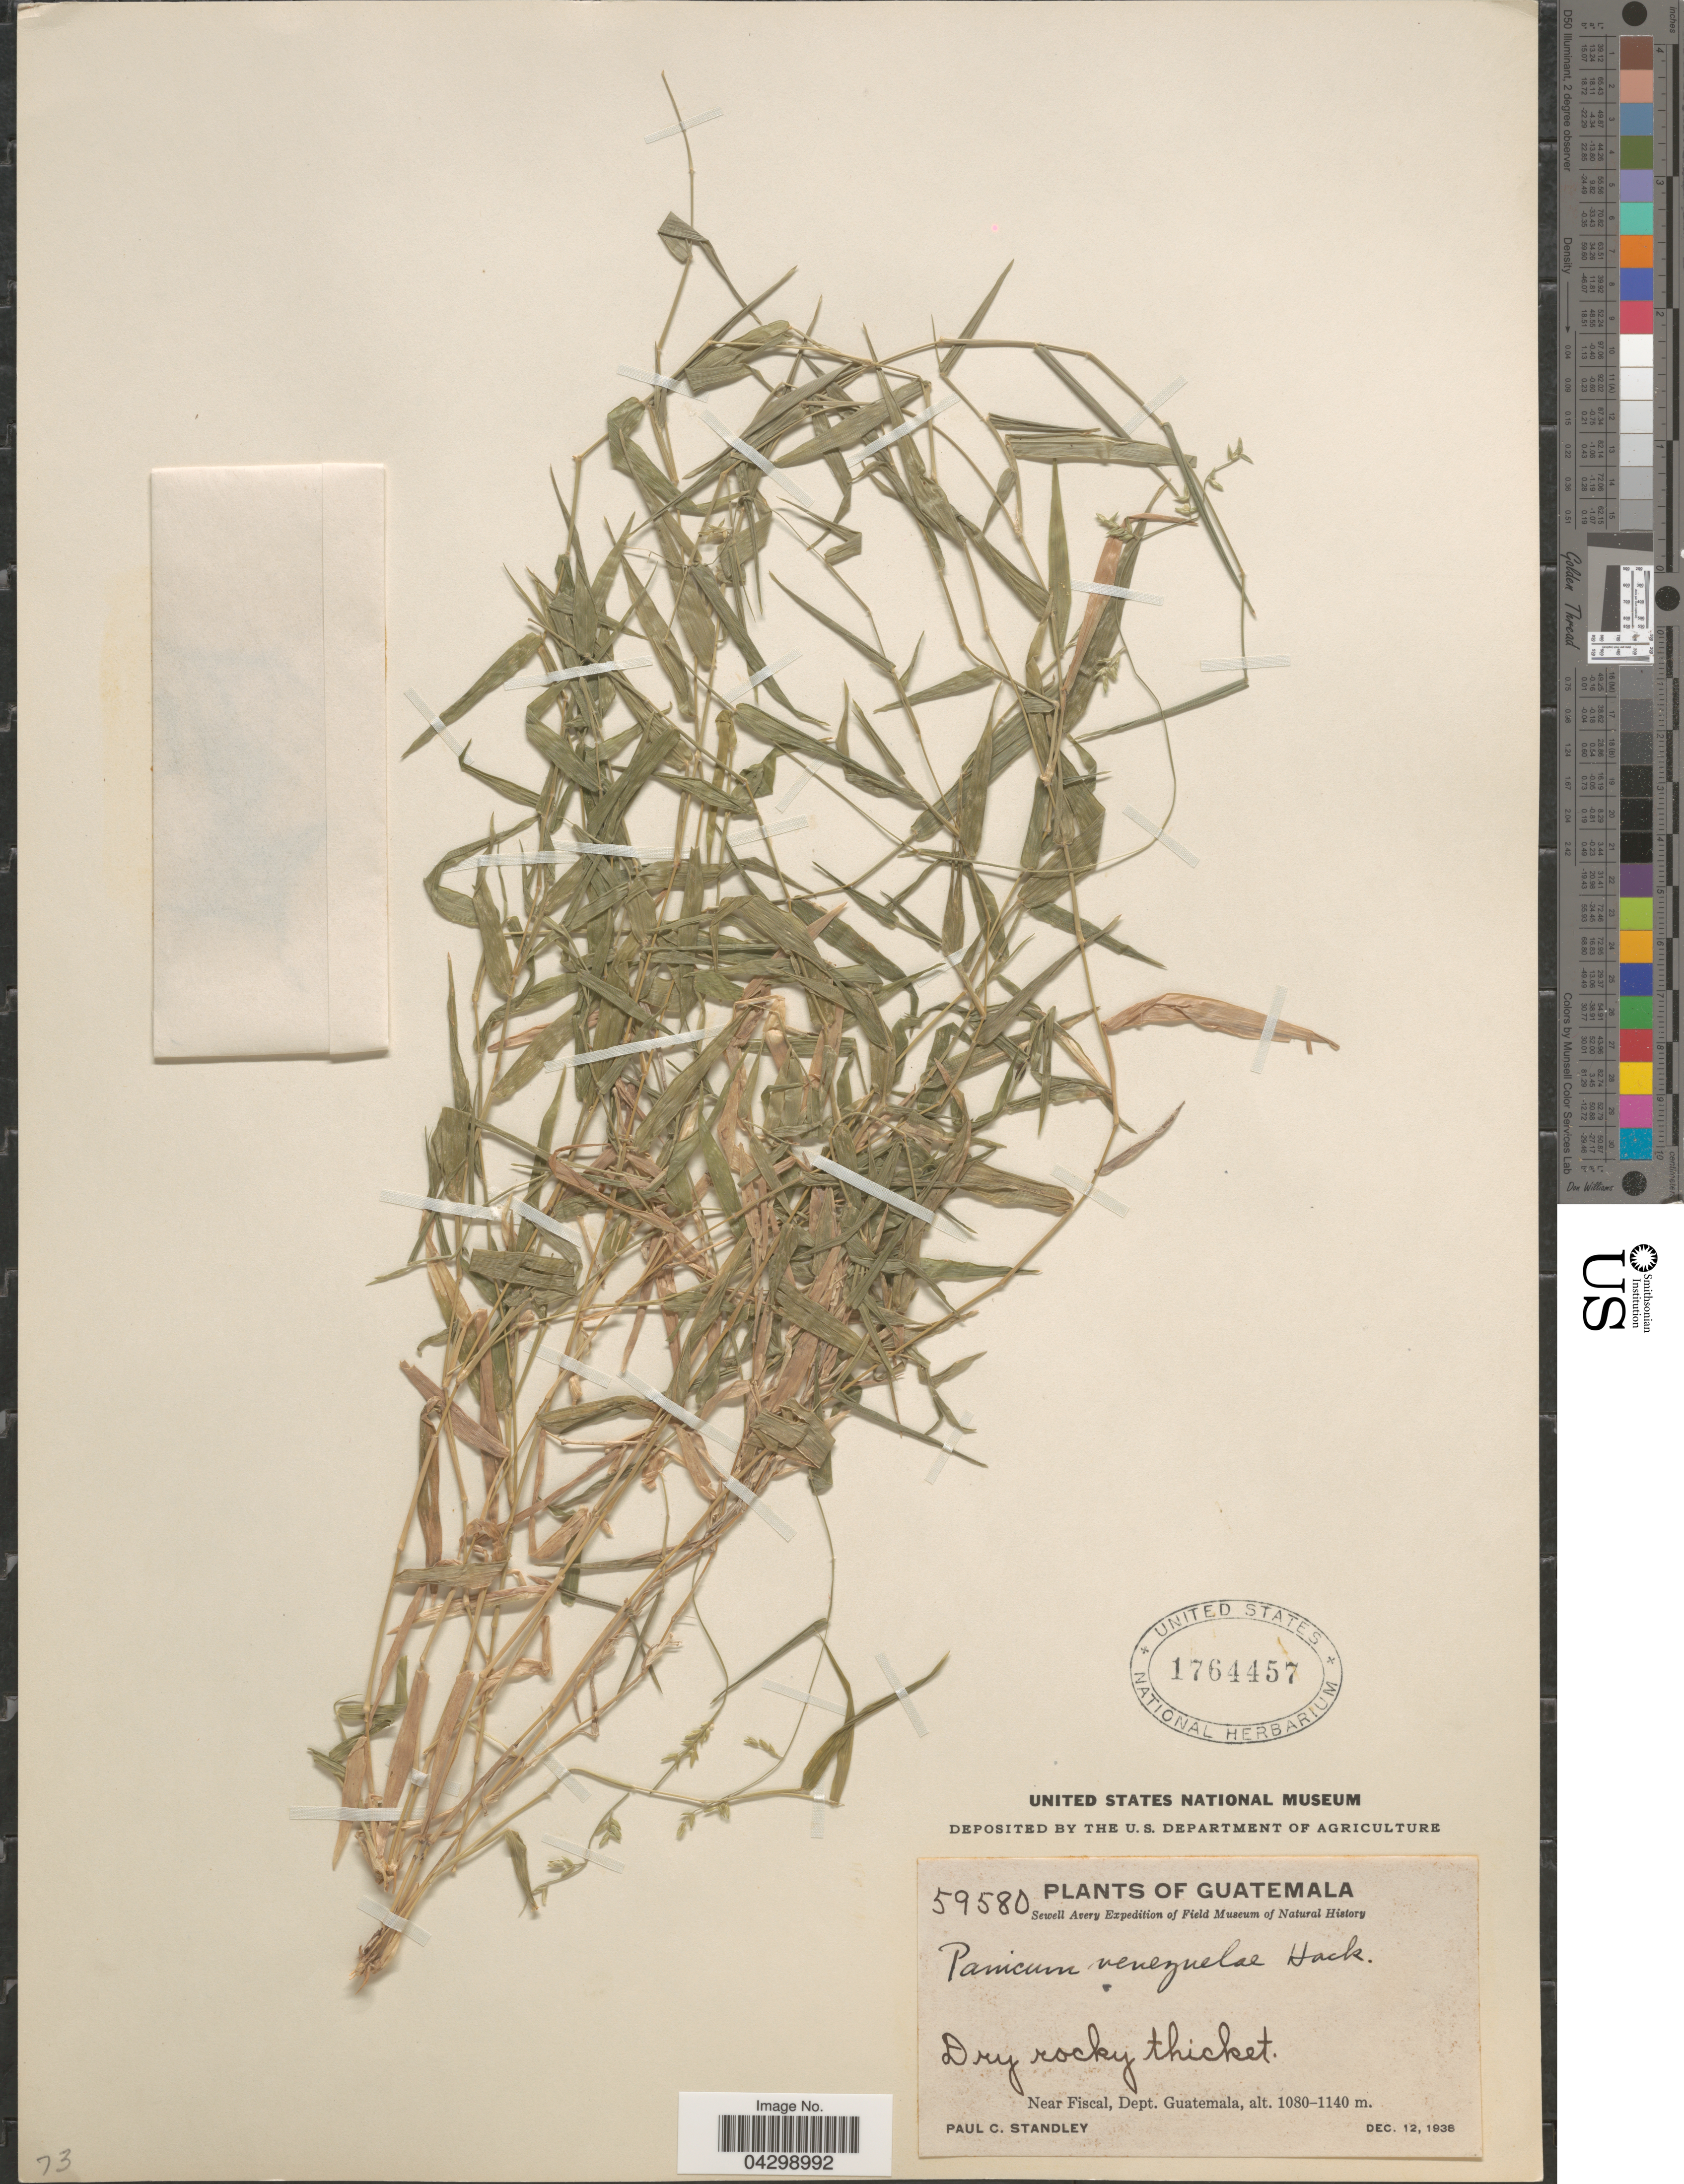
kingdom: Plantae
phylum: Tracheophyta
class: Liliopsida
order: Poales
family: Poaceae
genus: Panicum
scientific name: Panicum venezuelae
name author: Hack.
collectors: P. C. Standley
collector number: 59580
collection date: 1938-12-12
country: Guatemala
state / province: Guatemala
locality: Sewell Avery Expedition. Dry rocky thicket. Near Fiscal, Dept. Guatemala.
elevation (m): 1080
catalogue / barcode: US 1764457